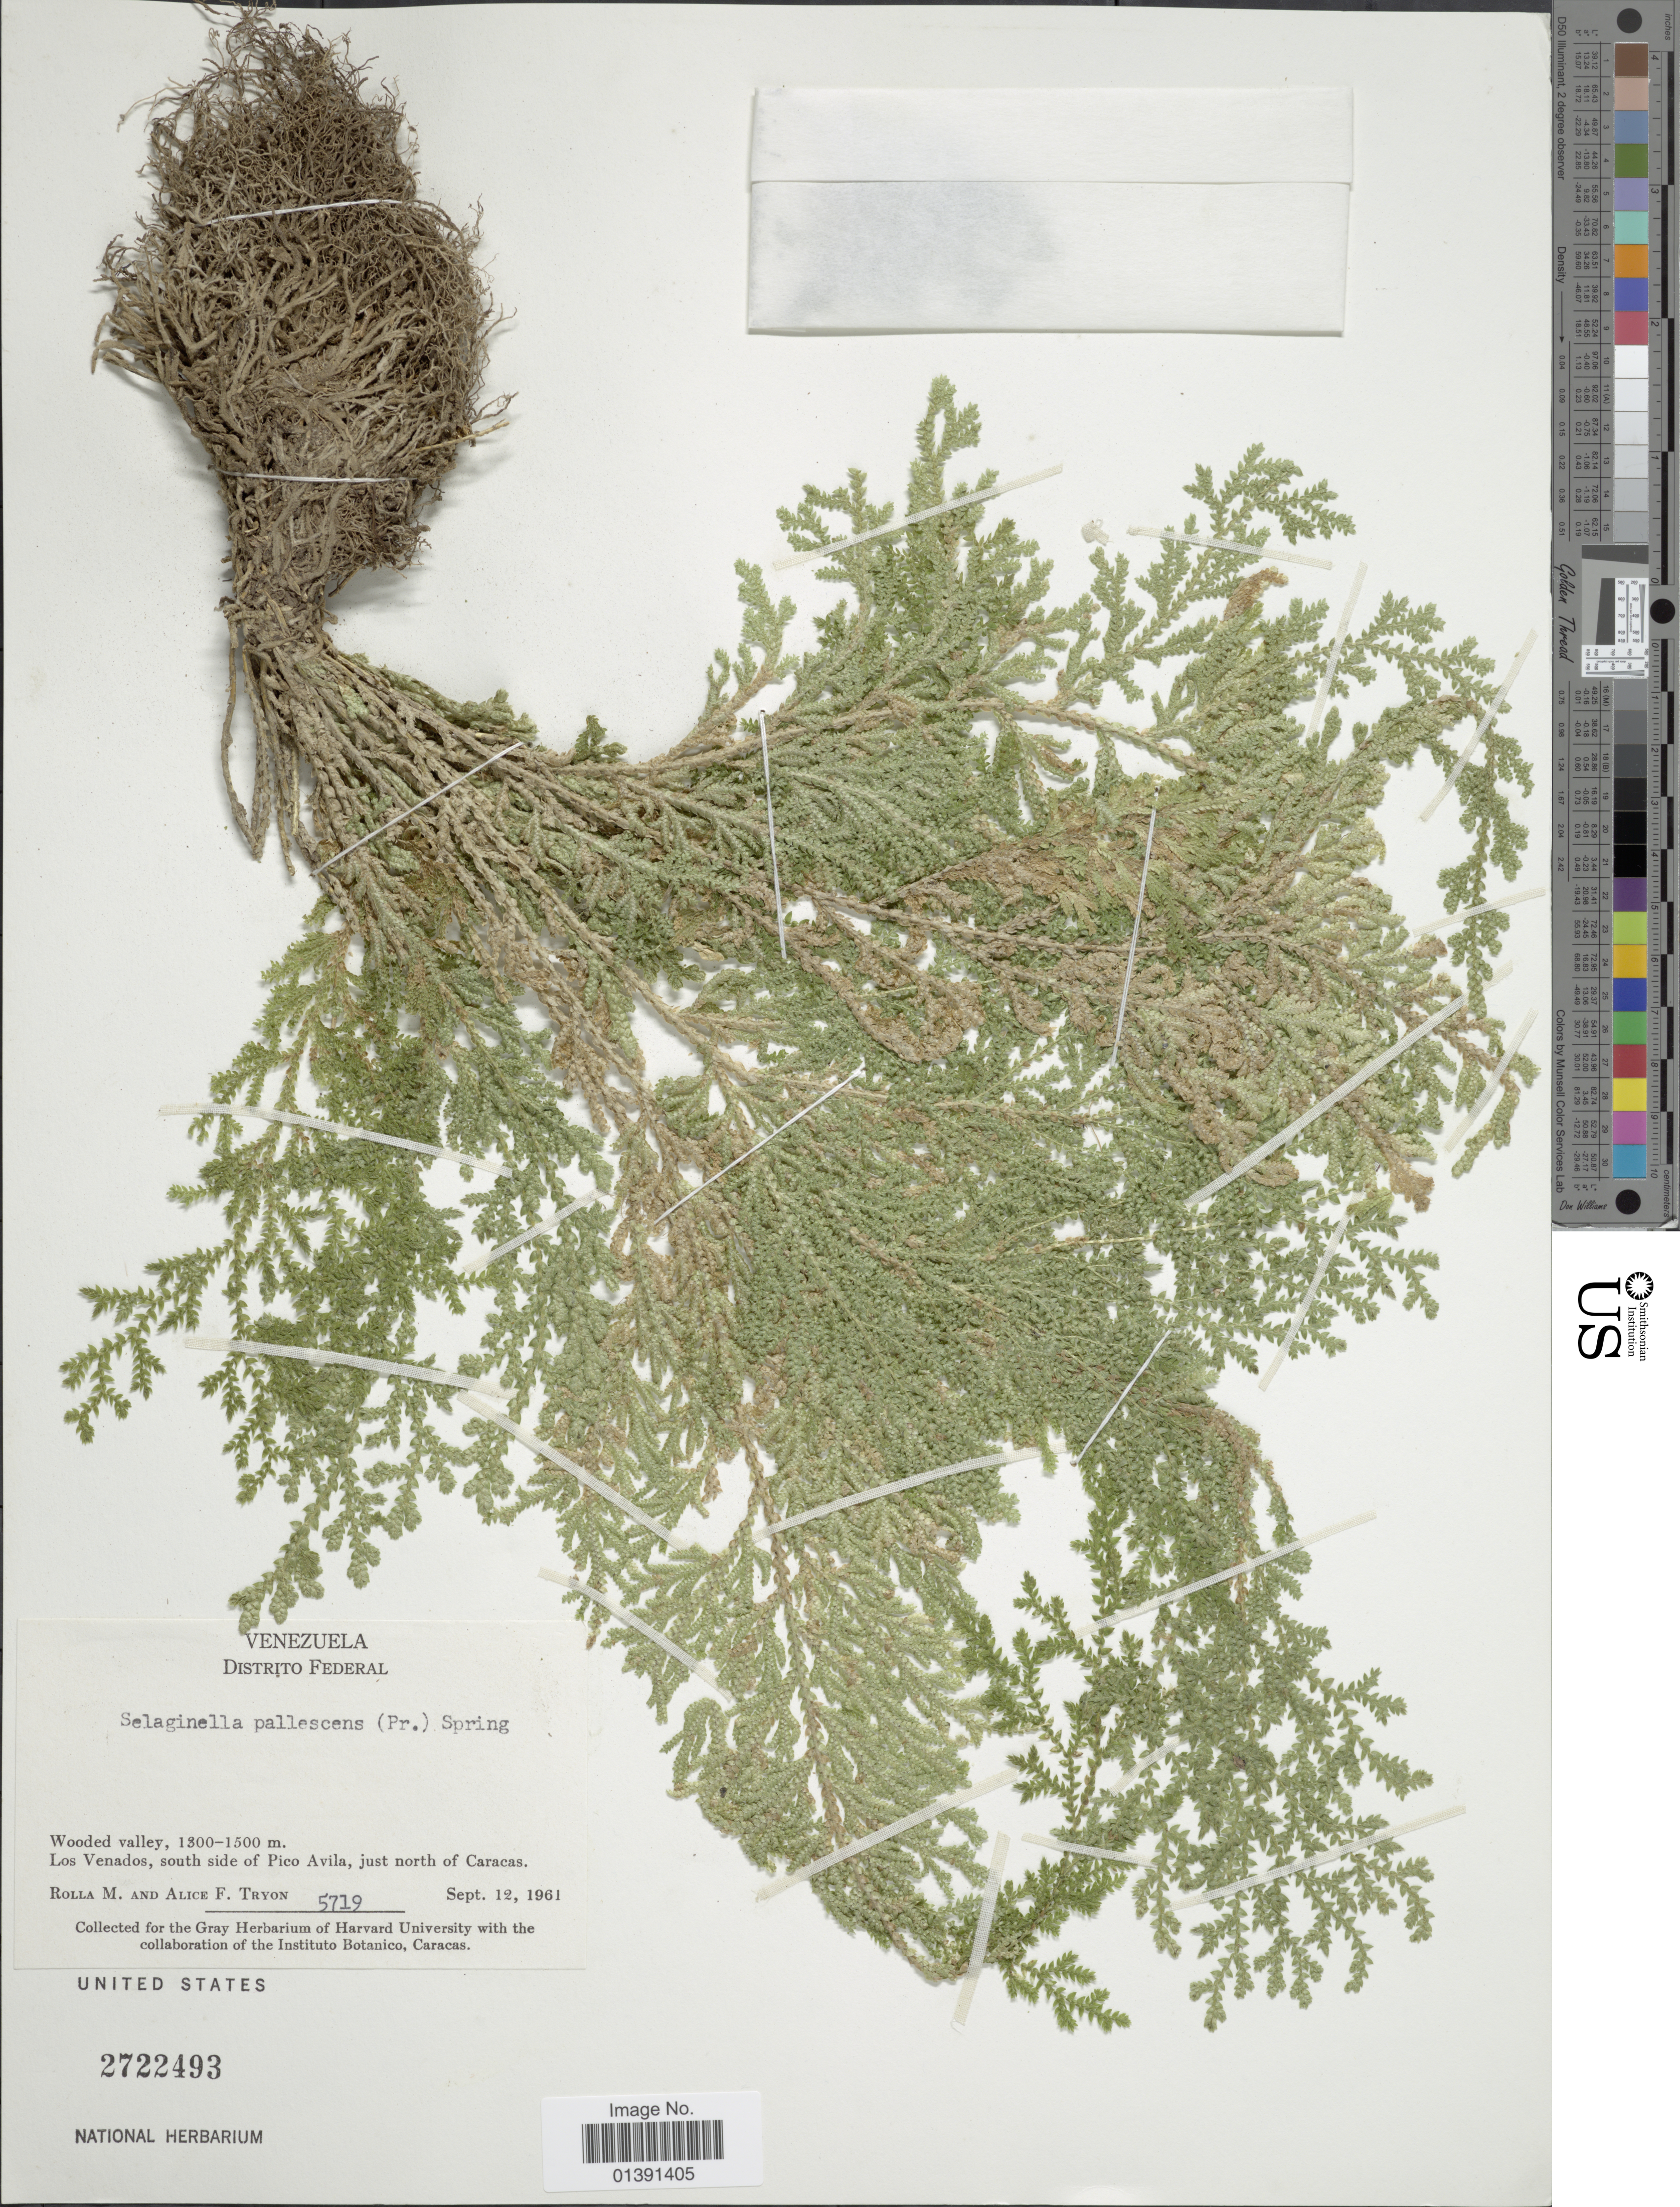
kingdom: Plantae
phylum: Tracheophyta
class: Lycopodiopsida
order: Selaginellales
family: Selaginellaceae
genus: Selaginella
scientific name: Selaginella pallescens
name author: (C. Presl) Spring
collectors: R. M. Tryon & A. F. Tryon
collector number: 5719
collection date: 1961-09-12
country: Venezuela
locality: Distrito Federal, Los Venados, south side of Pico Avila, just north of Caracas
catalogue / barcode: US 2722493